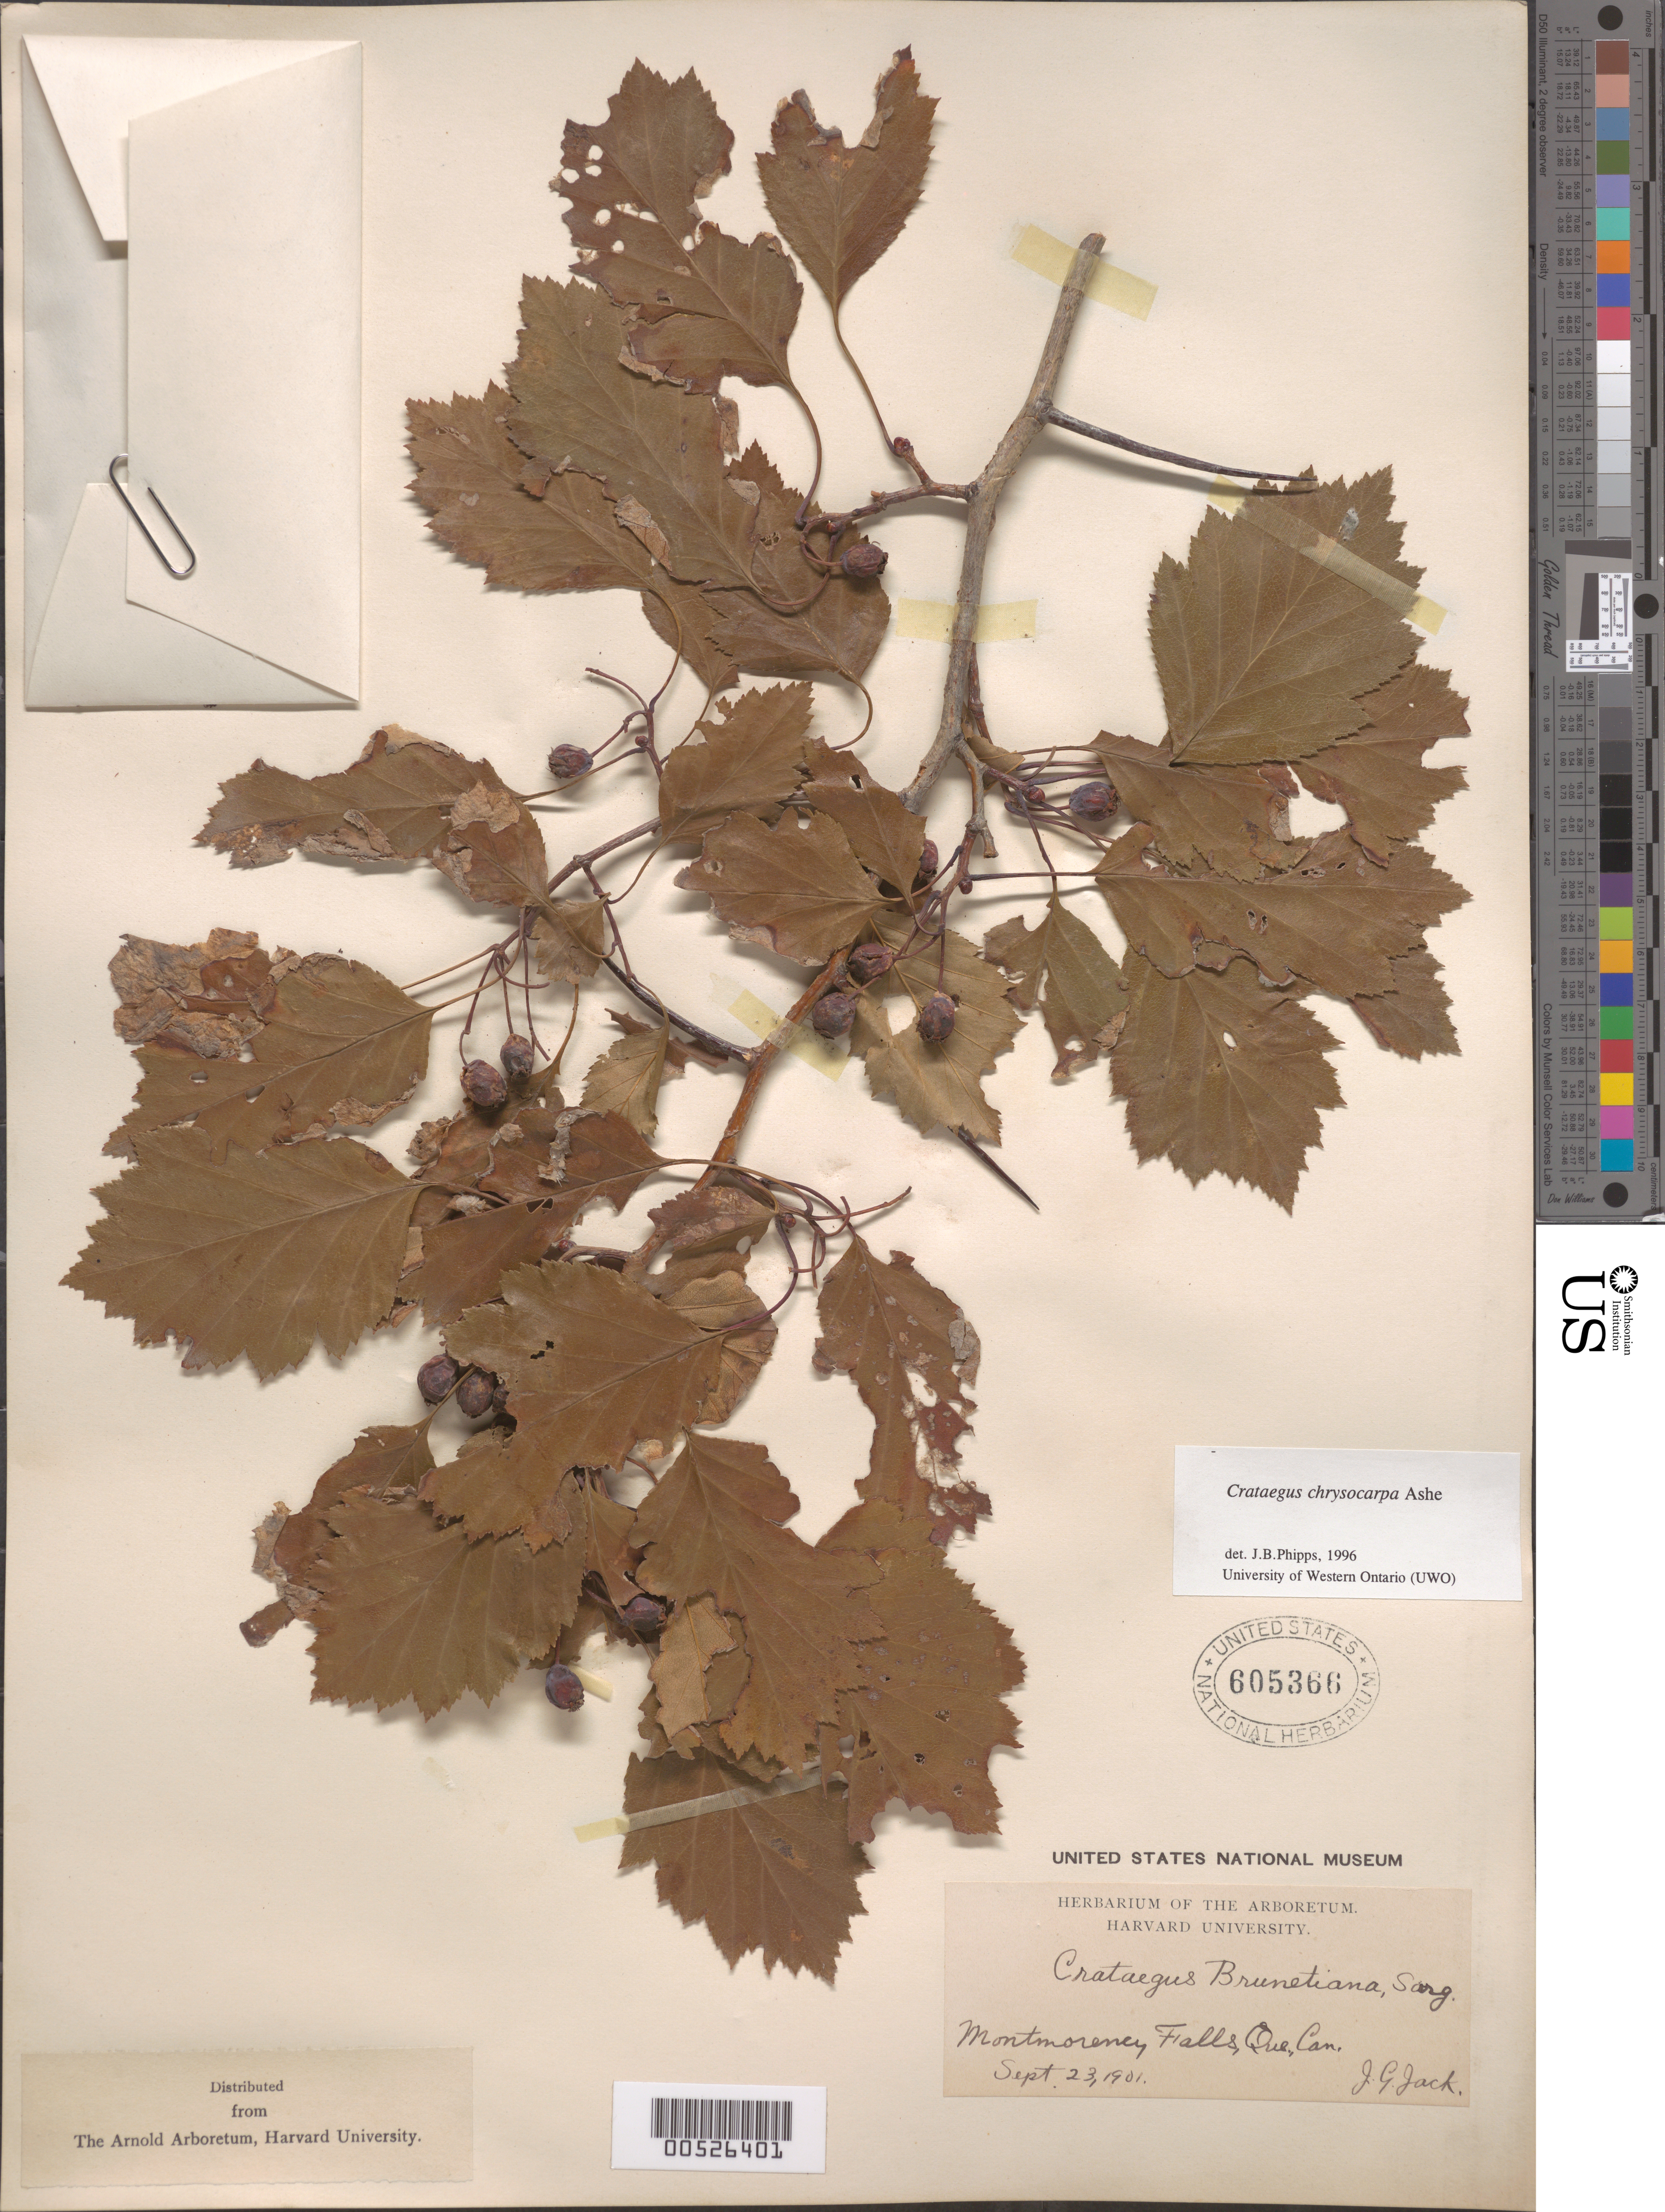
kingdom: Plantae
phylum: Tracheophyta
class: Magnoliopsida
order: Rosales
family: Rosaceae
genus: Crataegus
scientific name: Crataegus chrysocarpa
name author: Ashe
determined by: Phipps, James B., (UWO), University of Western Ontario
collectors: J. G. Jack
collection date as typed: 23 Sep 1901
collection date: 1901-09-23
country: Canada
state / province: Quebec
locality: Montmorency Falls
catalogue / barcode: US 605366